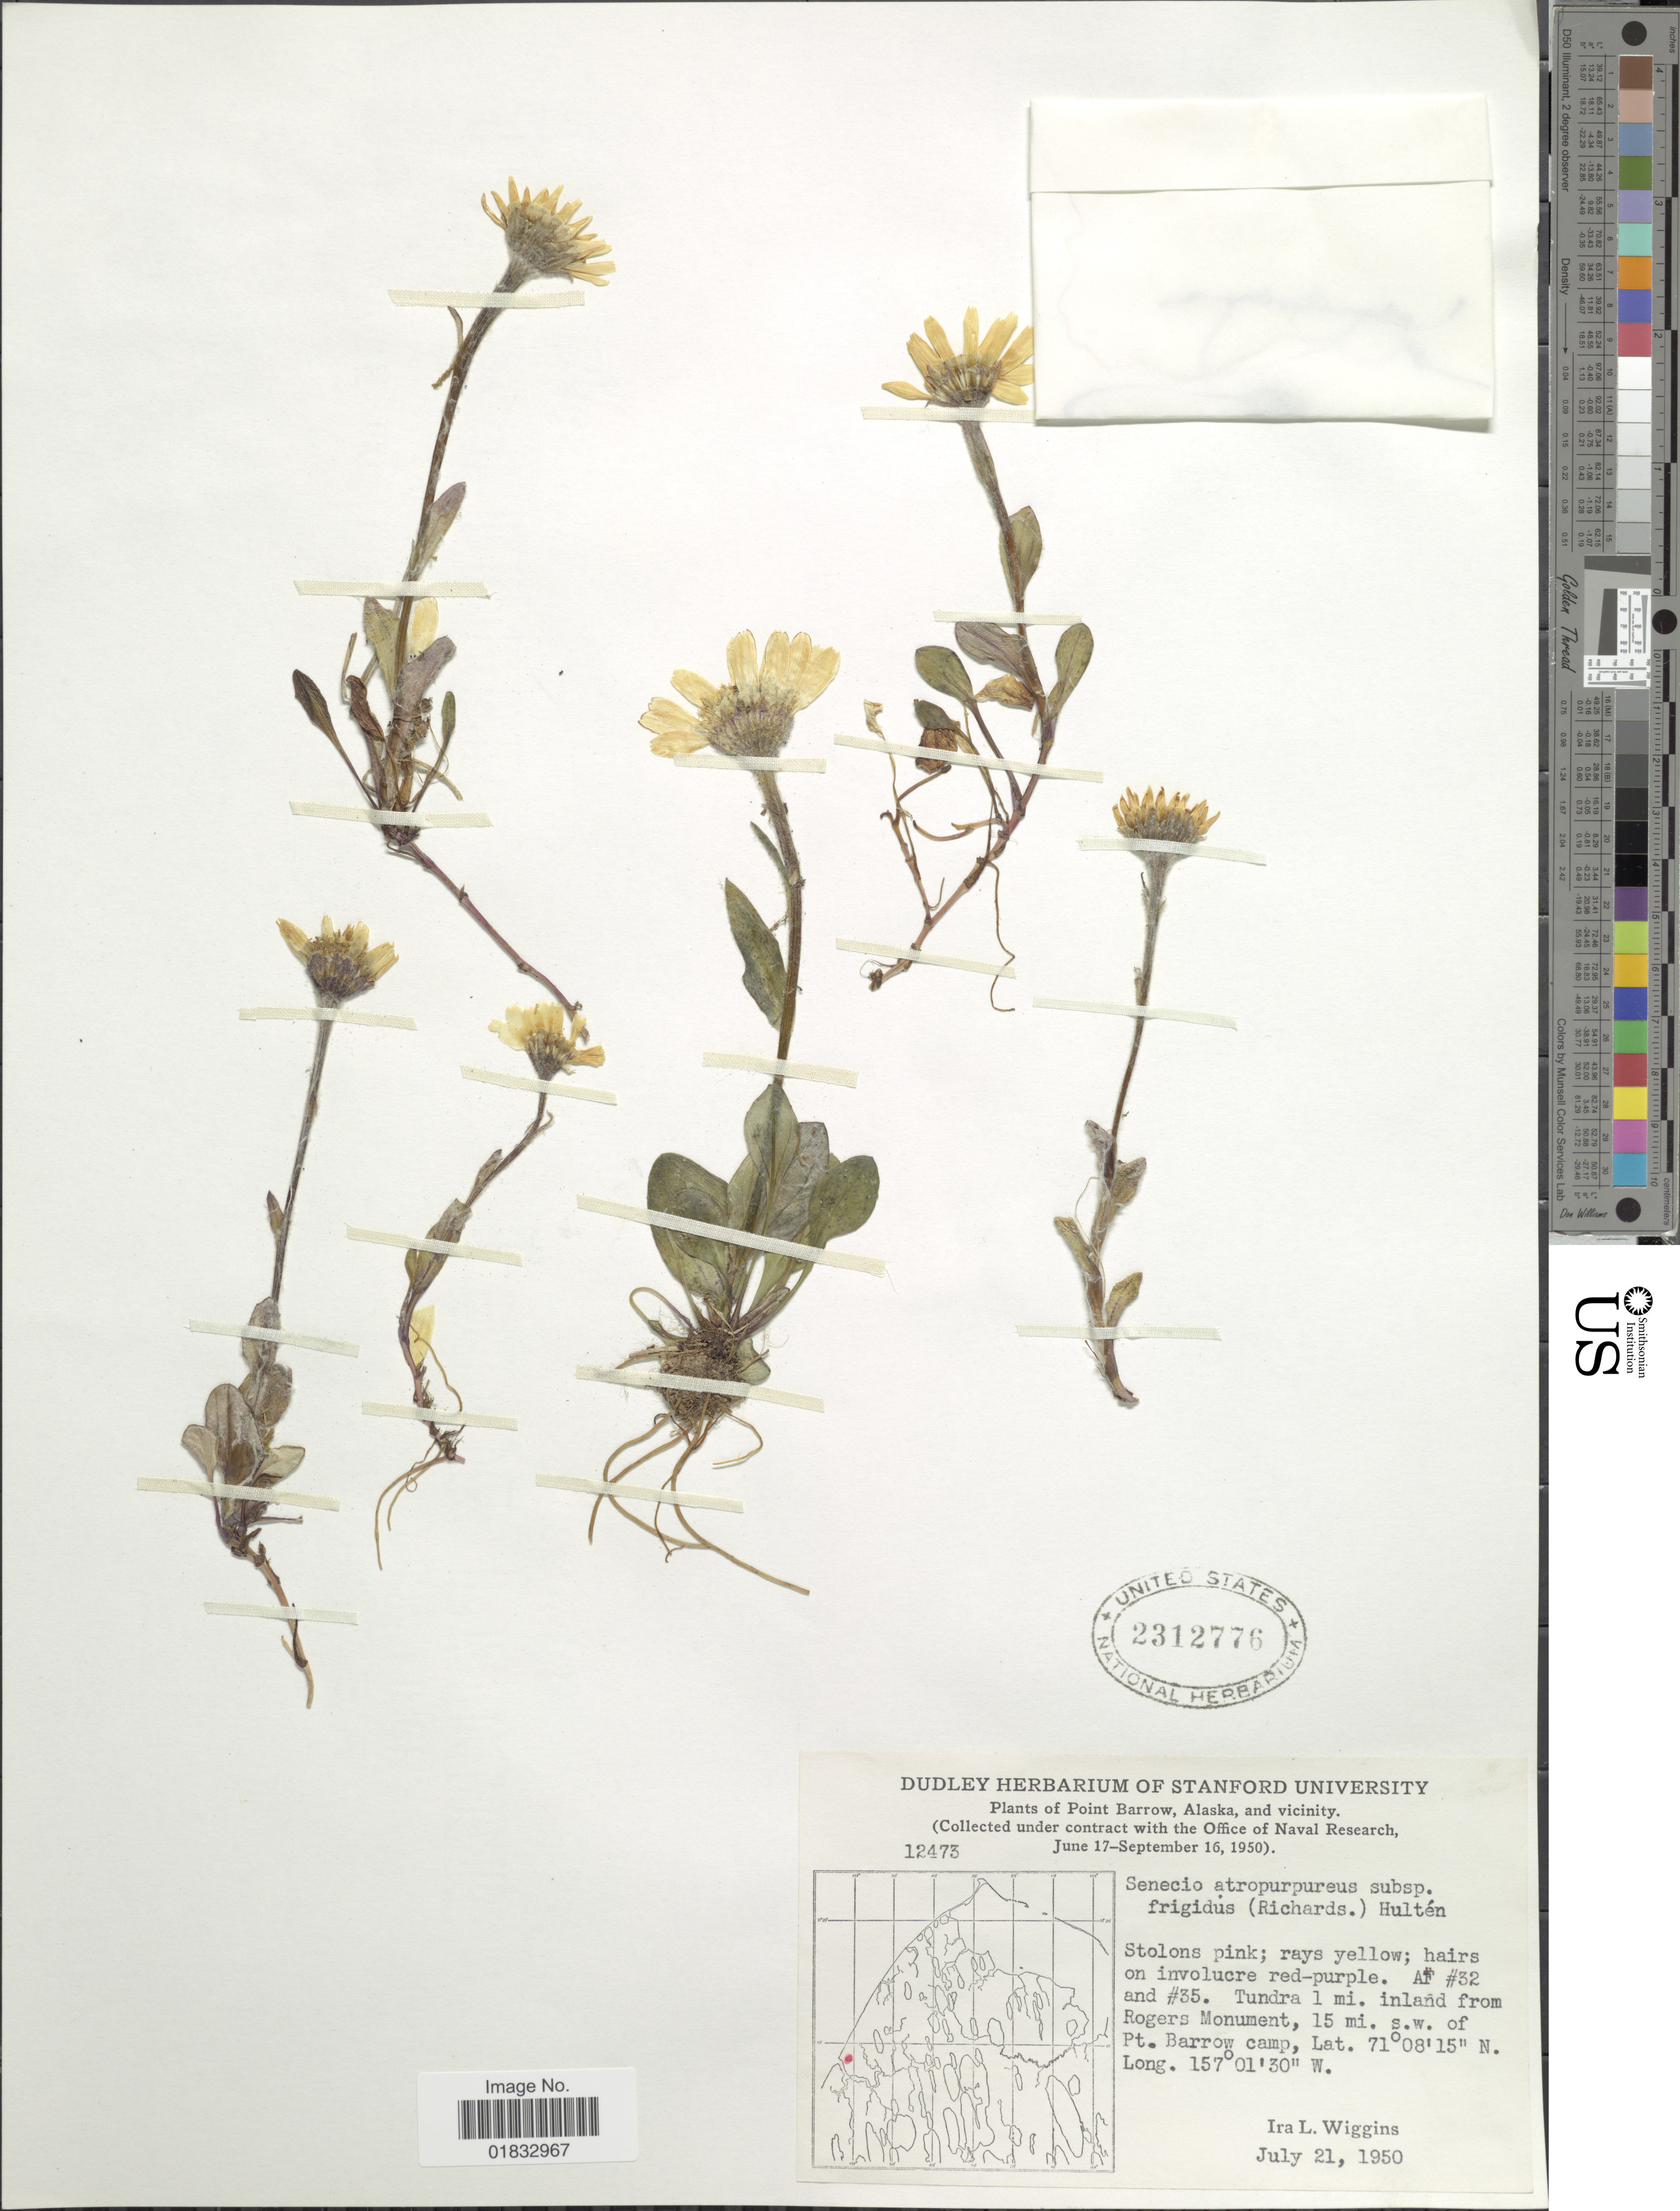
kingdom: Plantae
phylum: Tracheophyta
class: Magnoliopsida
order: Asterales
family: Asteraceae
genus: Tephroseris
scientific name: Tephroseris frigida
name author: (Richardson) Holub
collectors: I. L. Wiggins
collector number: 12473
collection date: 1950-07-21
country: United States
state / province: Alaska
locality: Point Barrow, Alaska, and vicinity, Tundra 1 mi. inland from Rogers Monument, 15 mi s.w. of Pt. Barrow camp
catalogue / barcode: US 2312776